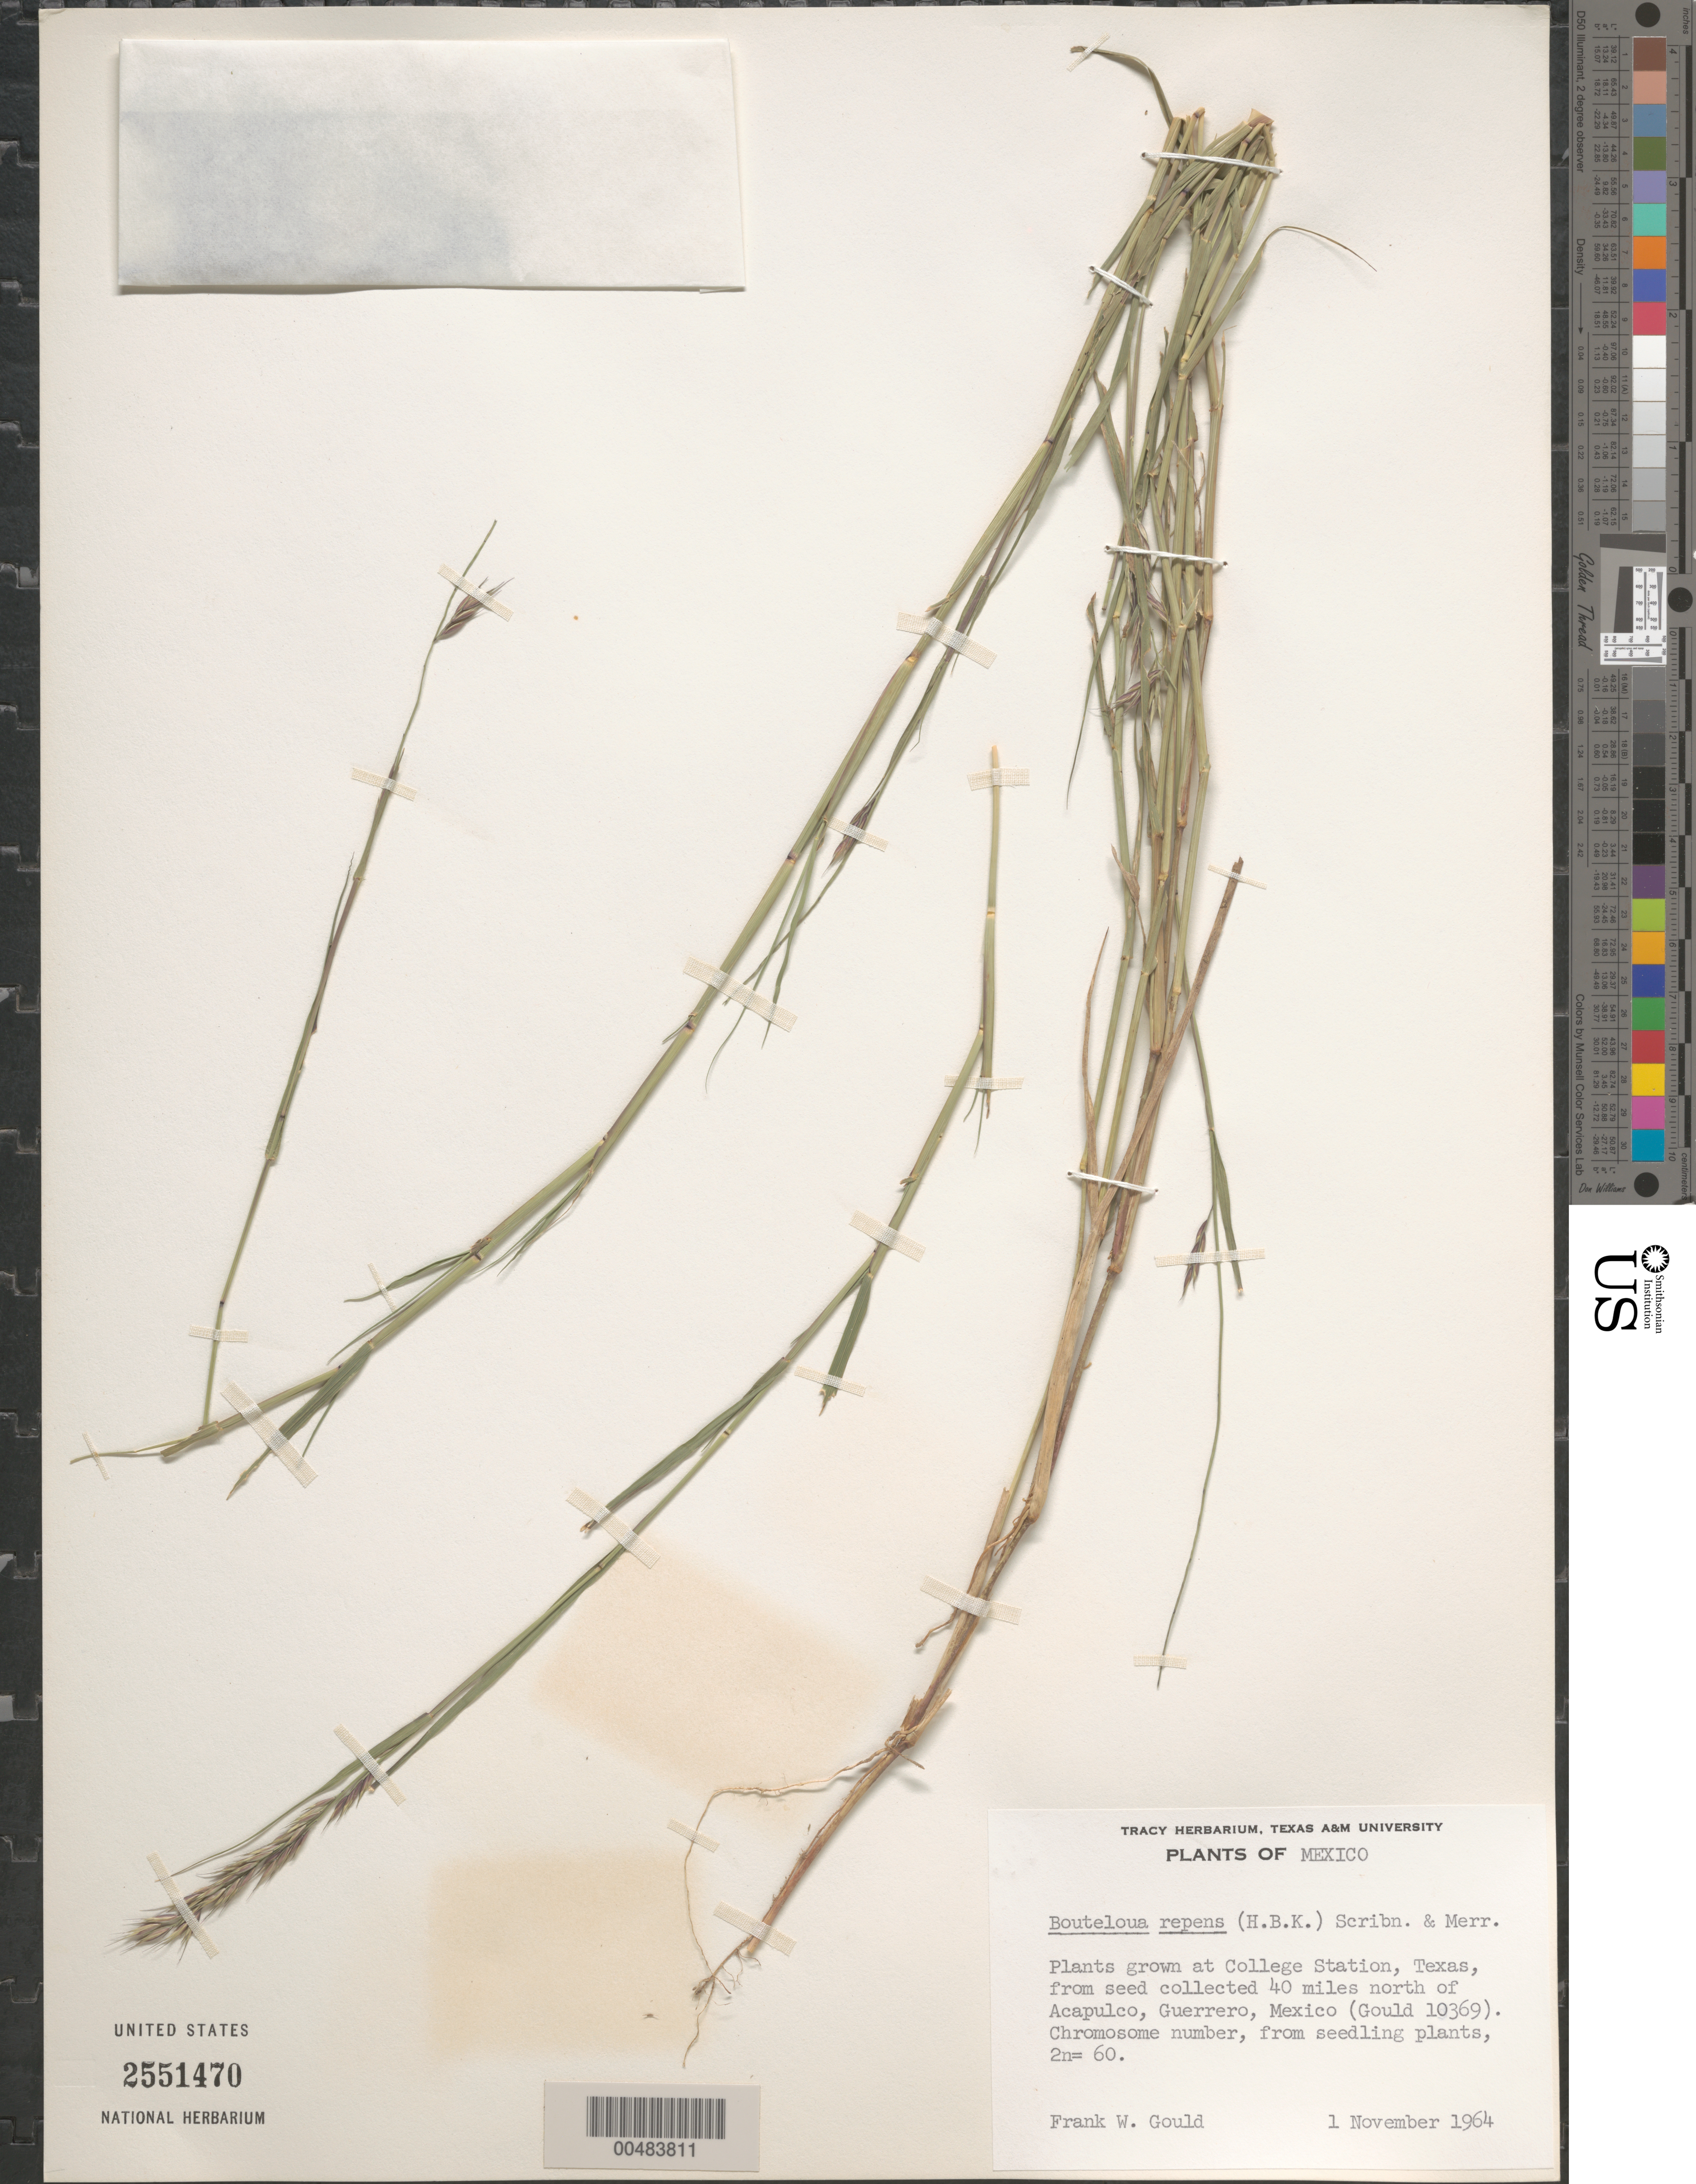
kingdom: Plantae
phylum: Tracheophyta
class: Liliopsida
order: Poales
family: Poaceae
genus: Bouteloua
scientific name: Bouteloua repens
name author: (Kunth) Scribn. & Merr.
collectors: F. W. Gould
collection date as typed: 01 Nov 1964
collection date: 1964-11-01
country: United States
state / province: Texas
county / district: Brazos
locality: College Station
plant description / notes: Grown from seed collected 40 miles N of Acapulco, Guerrero, Mexico (Gould 10369)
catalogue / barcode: US 2551470